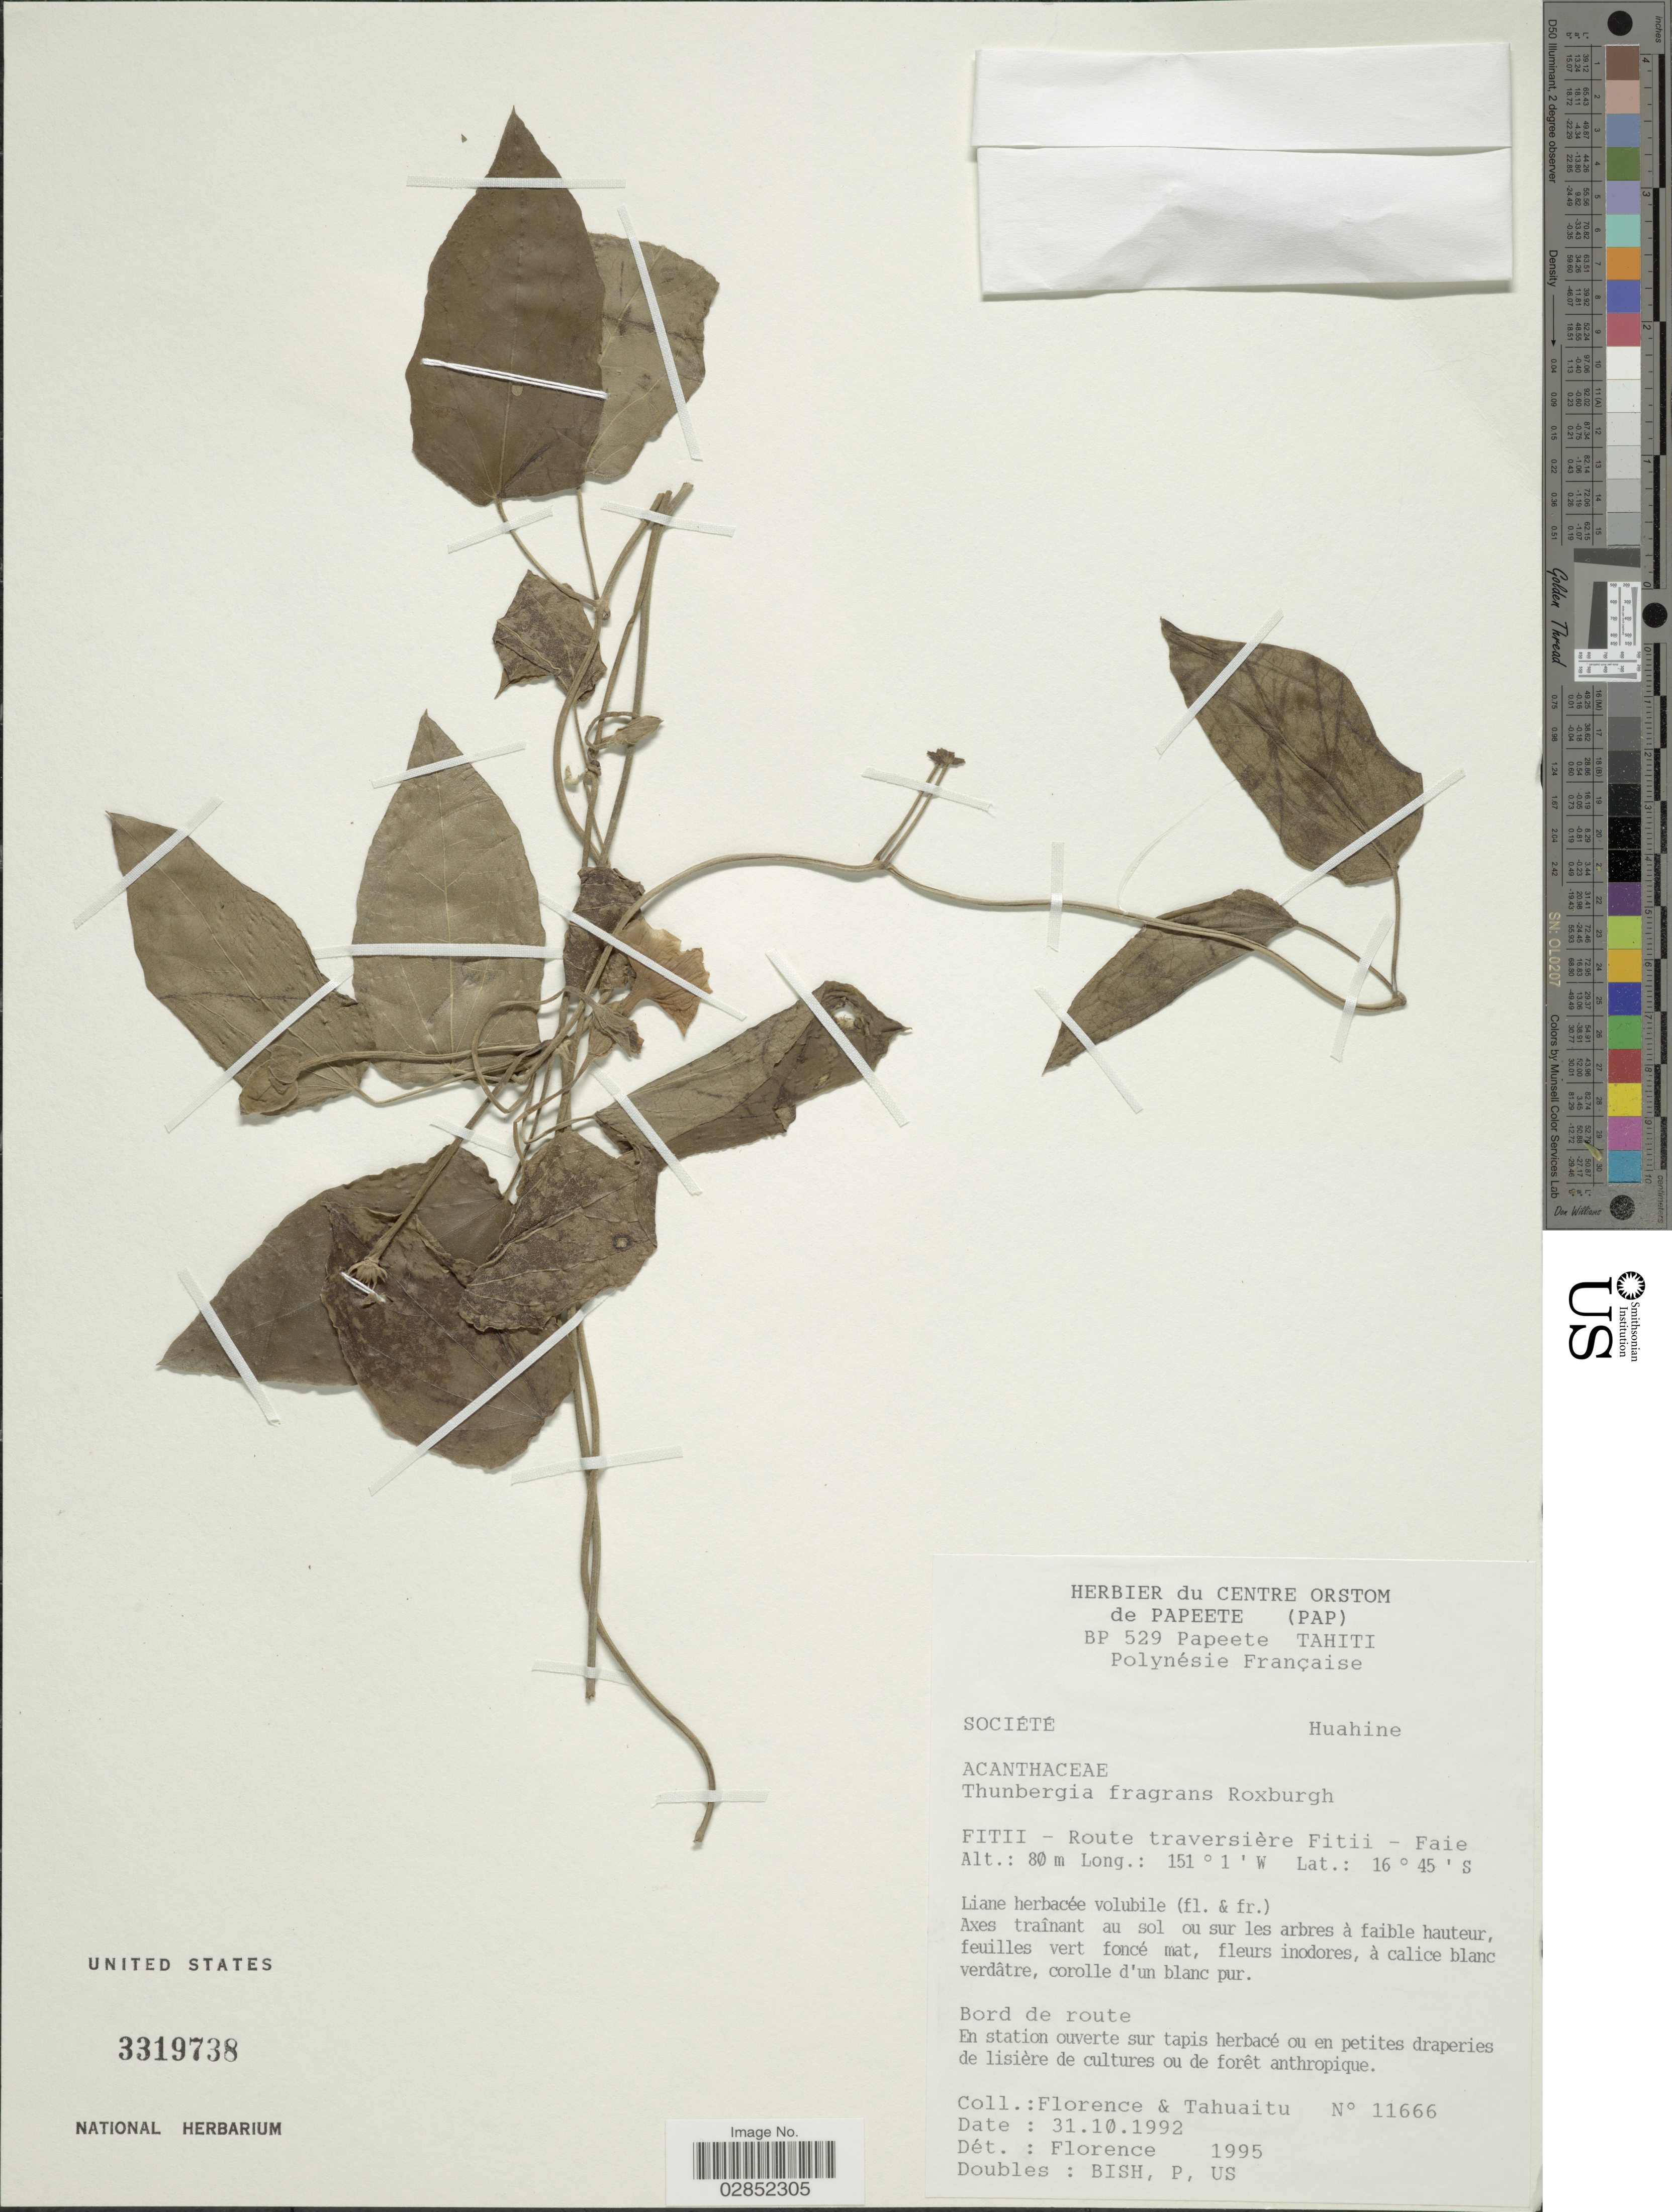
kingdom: Plantae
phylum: Tracheophyta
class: Magnoliopsida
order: Lamiales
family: Acanthaceae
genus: Thunbergia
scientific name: Thunbergia fragrans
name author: Roxb.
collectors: -. Florence & -. Tahuaitu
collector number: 11666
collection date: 1992-10-31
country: French Polynesia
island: Huahine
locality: Société. Huahine. FITII - Route traversière Fitii - Faie.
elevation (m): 80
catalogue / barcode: US 3319738